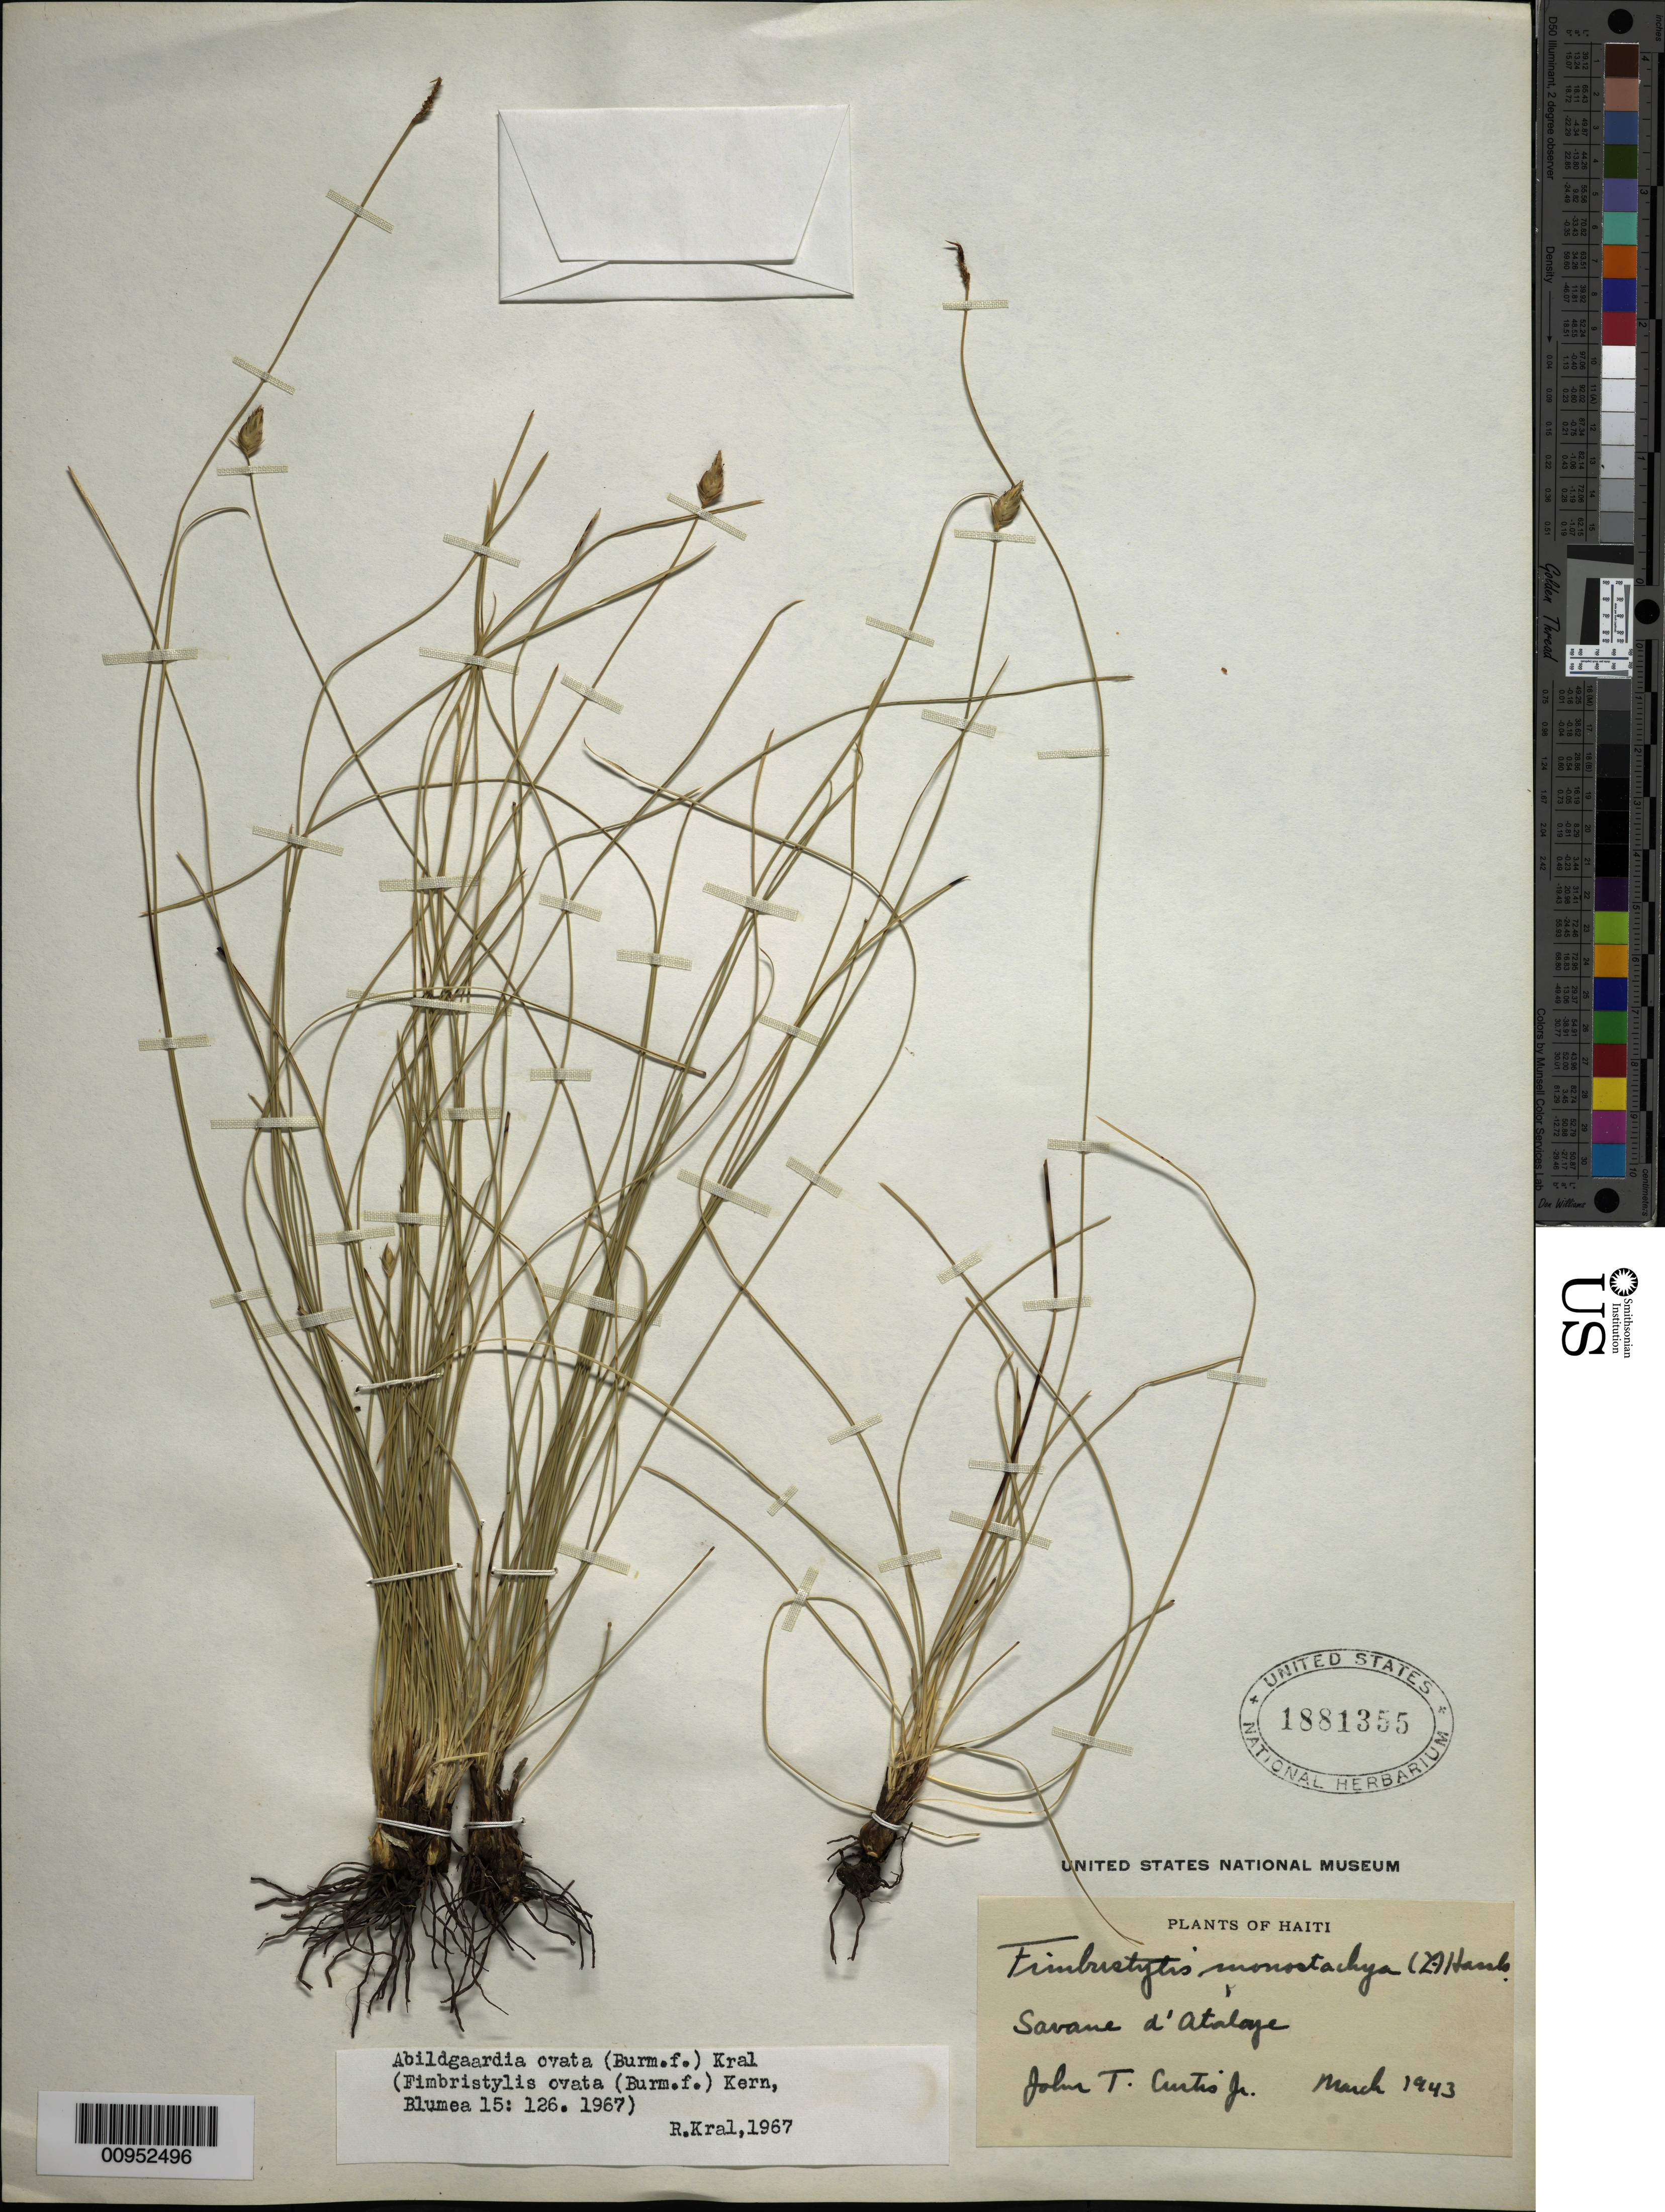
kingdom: Plantae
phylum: Tracheophyta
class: Liliopsida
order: Poales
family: Cyperaceae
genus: Abildgaardia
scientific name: Abildgaardia ovata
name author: (Burm. f.) Kral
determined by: Kral, Robert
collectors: J. Curtis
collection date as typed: Mar 1943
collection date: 1943-03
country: Haiti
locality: Savane d'Atalaye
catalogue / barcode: US 1881355